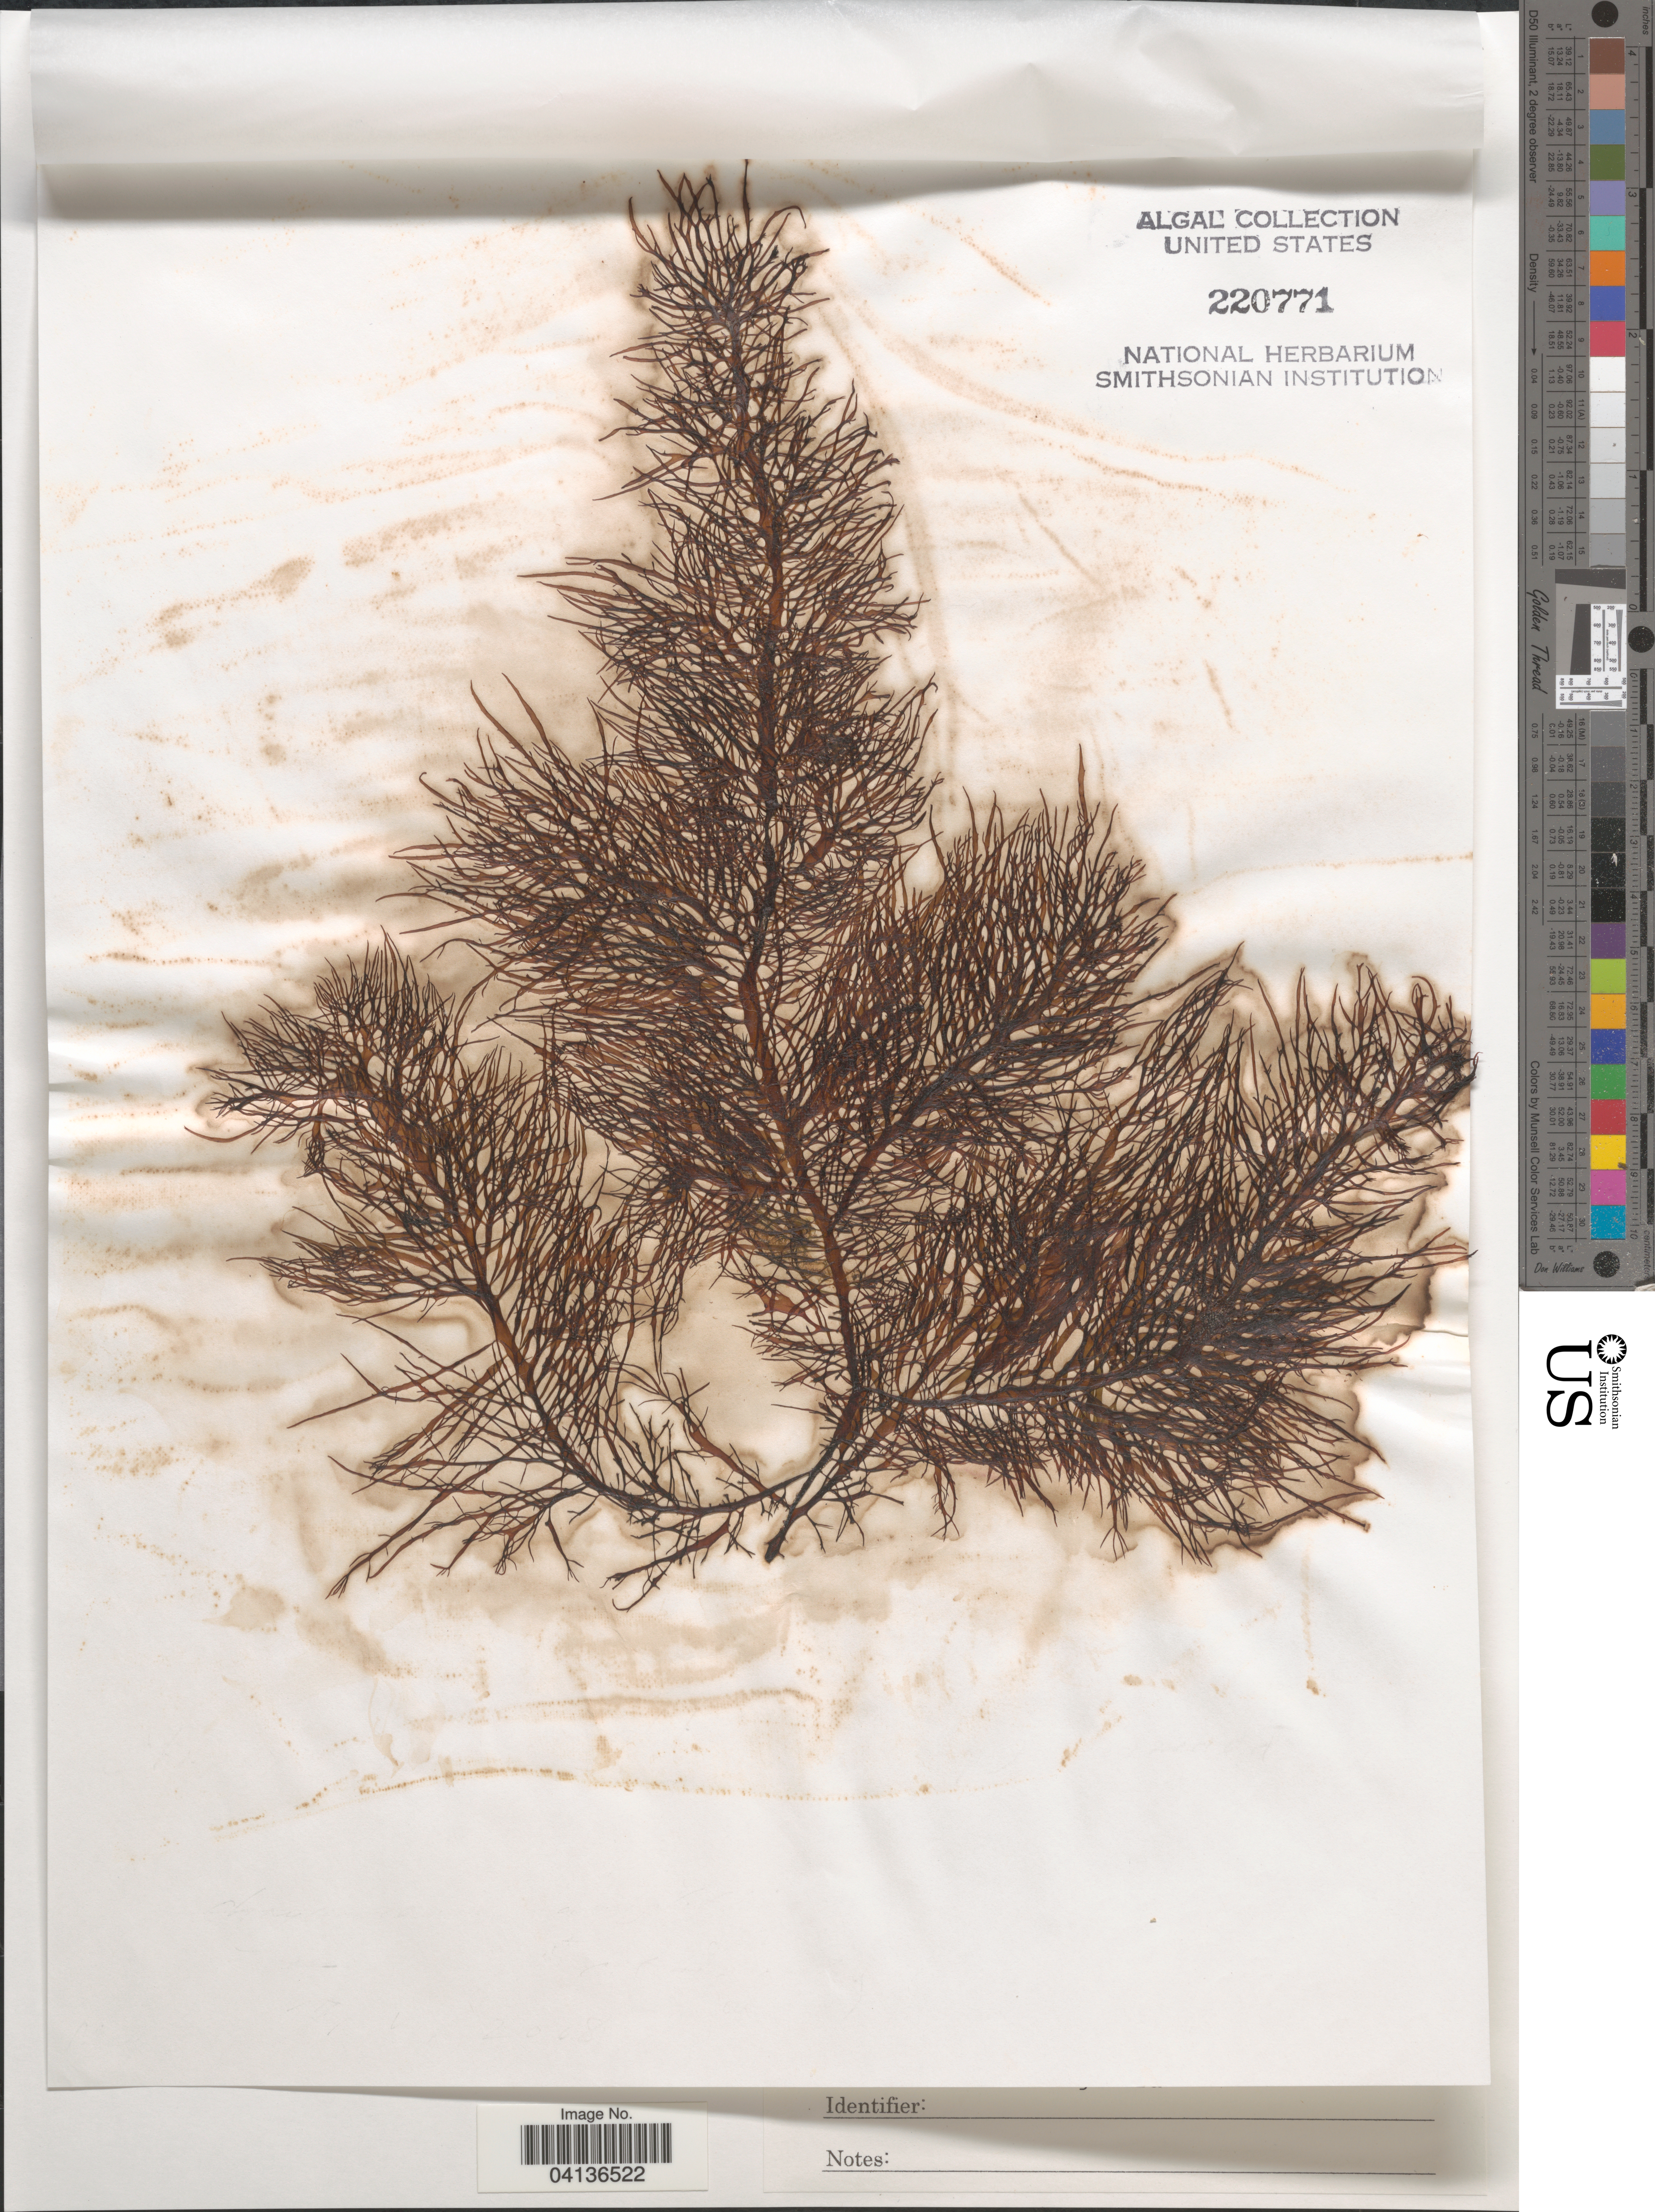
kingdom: Plantae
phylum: Rhodophyta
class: Florideophyceae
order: Rhodymeniales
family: Rhodymeniaceae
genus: Botryocladia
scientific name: Botryocladia wrightii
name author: (Harvey) W.E. Schmidt et al.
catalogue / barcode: US 220771